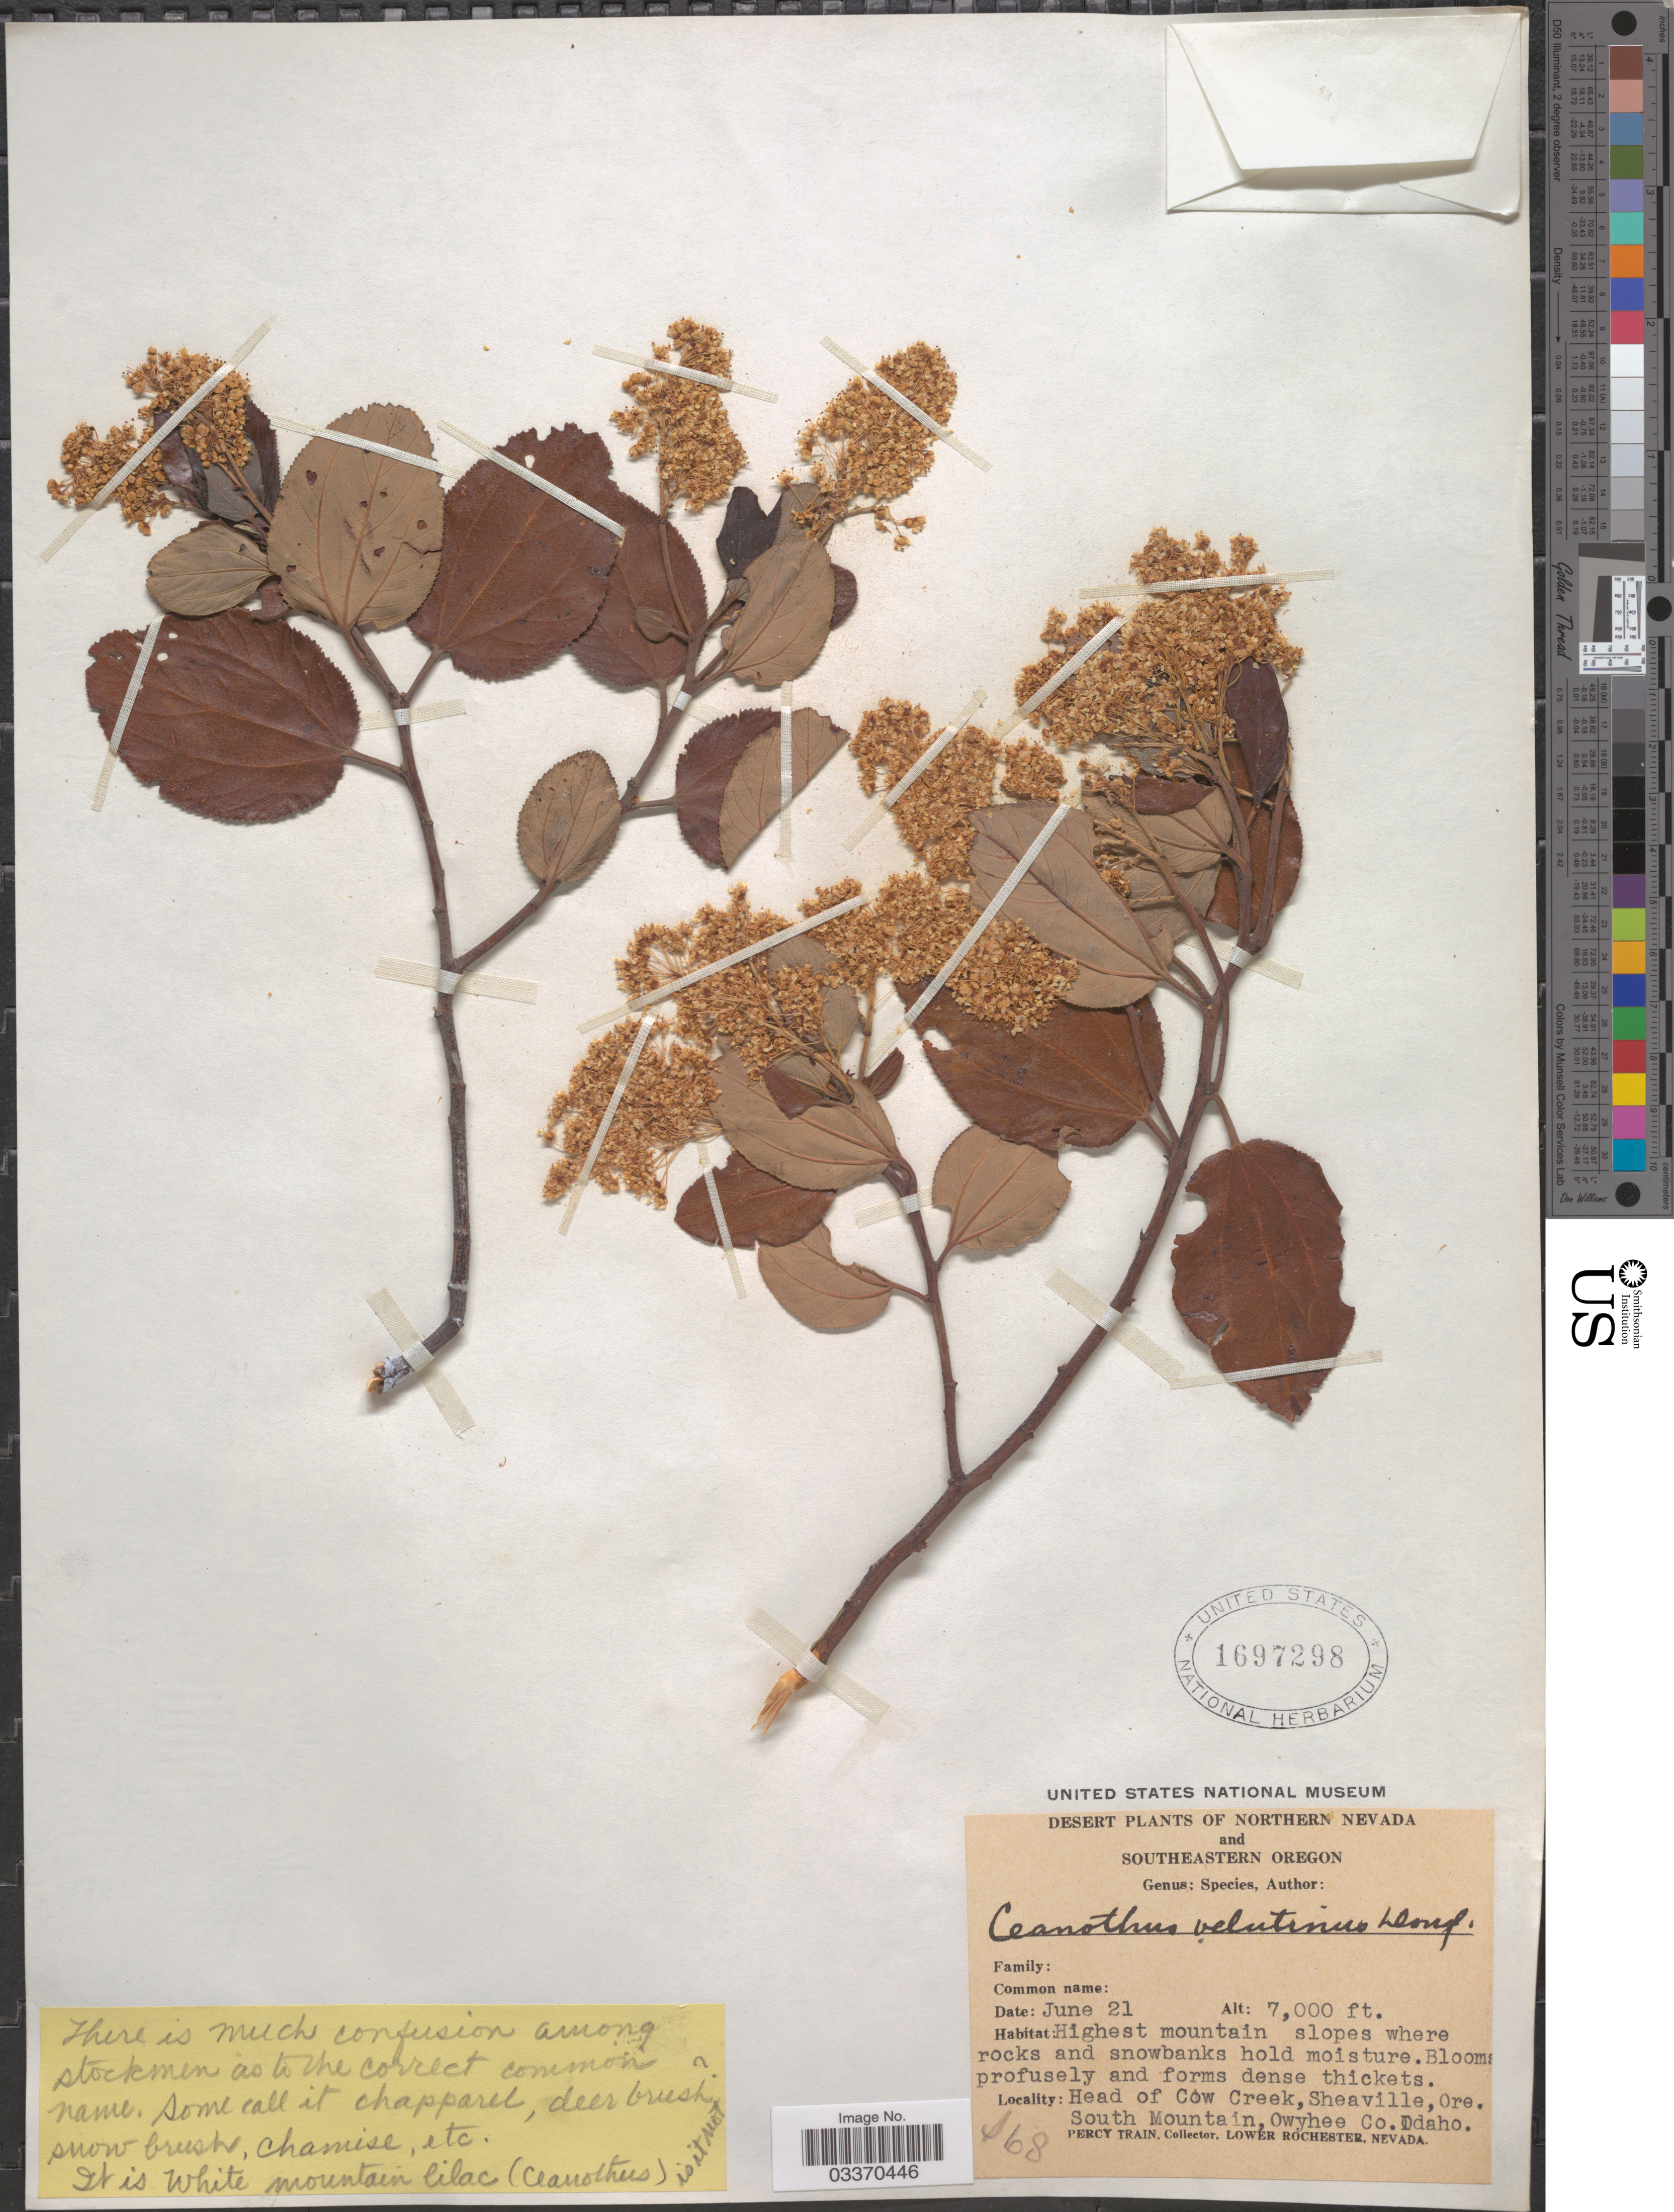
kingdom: Plantae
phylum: Tracheophyta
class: Magnoliopsida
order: Rosales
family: Rhamnaceae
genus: Ceanothus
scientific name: Ceanothus velutinus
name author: Douglas ex Hook.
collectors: P. Train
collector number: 068*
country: United States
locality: Head of Cow Creek, Sheaville, Ore. South Mountain, Owyhee Co. Idaho. Southeastern Oregon. [unsure placement]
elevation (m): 2134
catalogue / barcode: US 1697298